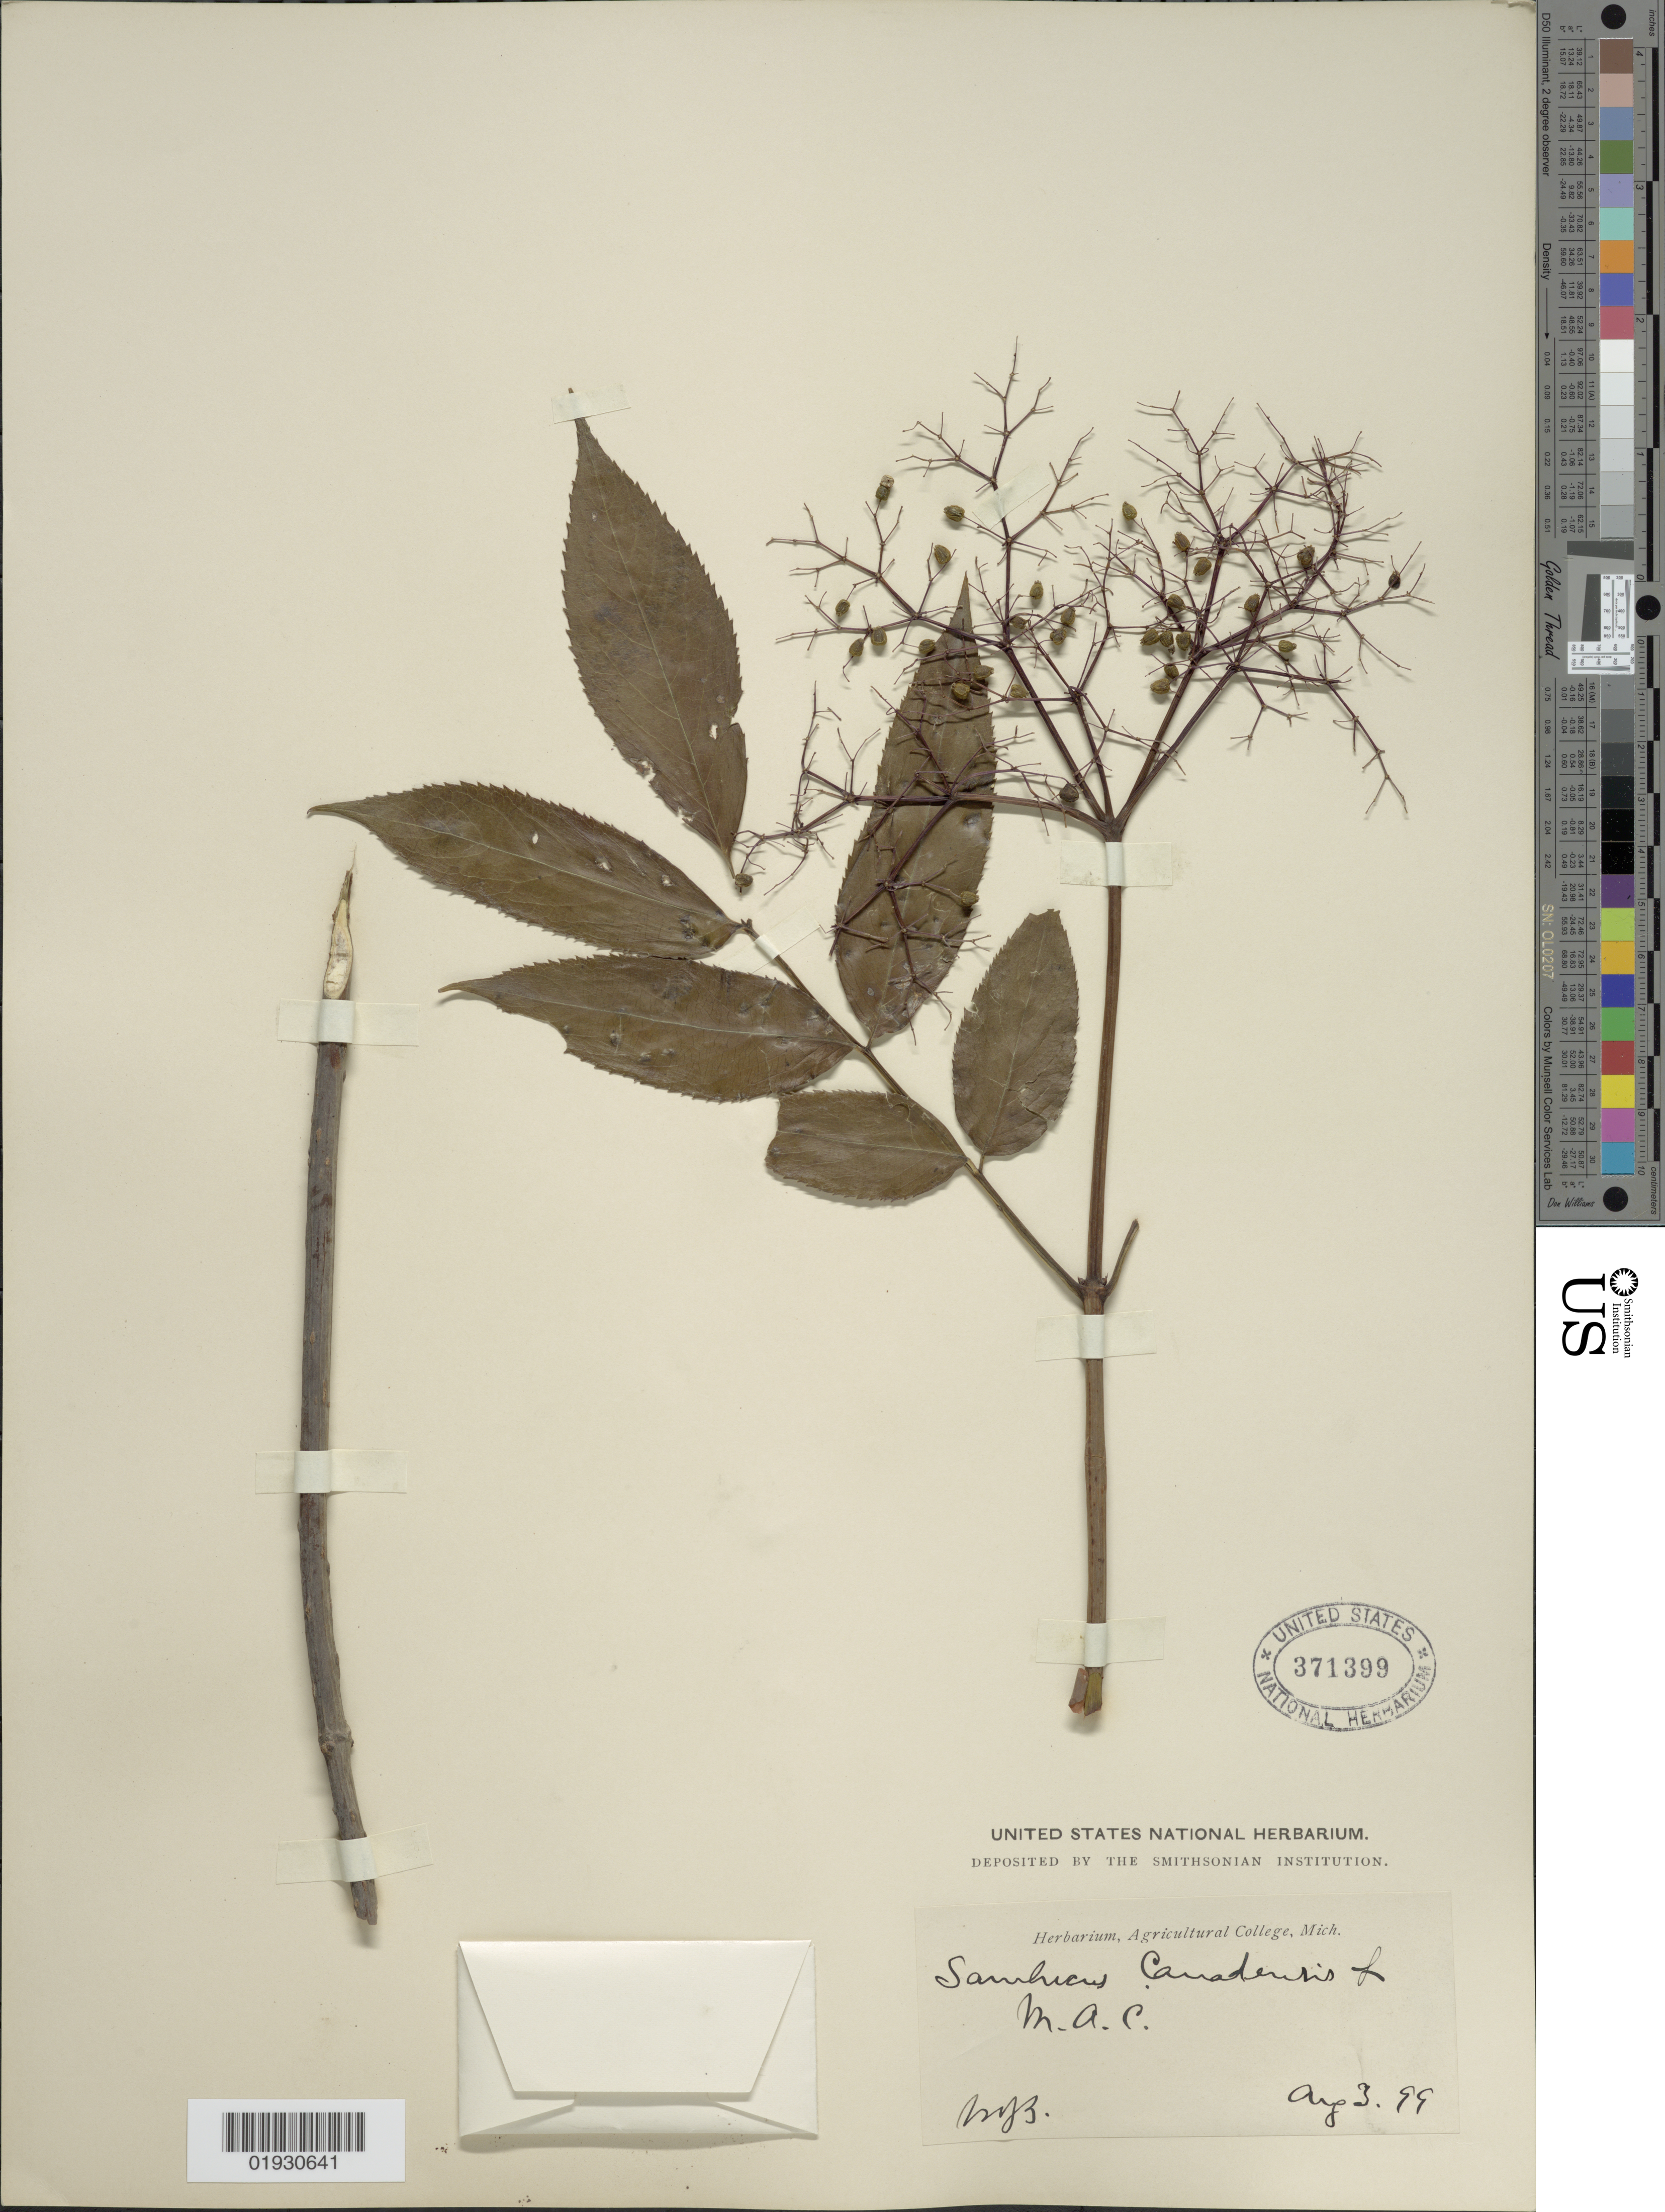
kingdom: Plantae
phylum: Tracheophyta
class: Magnoliopsida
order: Dipsacales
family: Viburnaceae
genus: Sambucus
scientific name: Sambucus canadensis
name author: L.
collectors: W.J.B.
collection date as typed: Transcribed d/m/y: 3/8/99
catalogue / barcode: US 371399